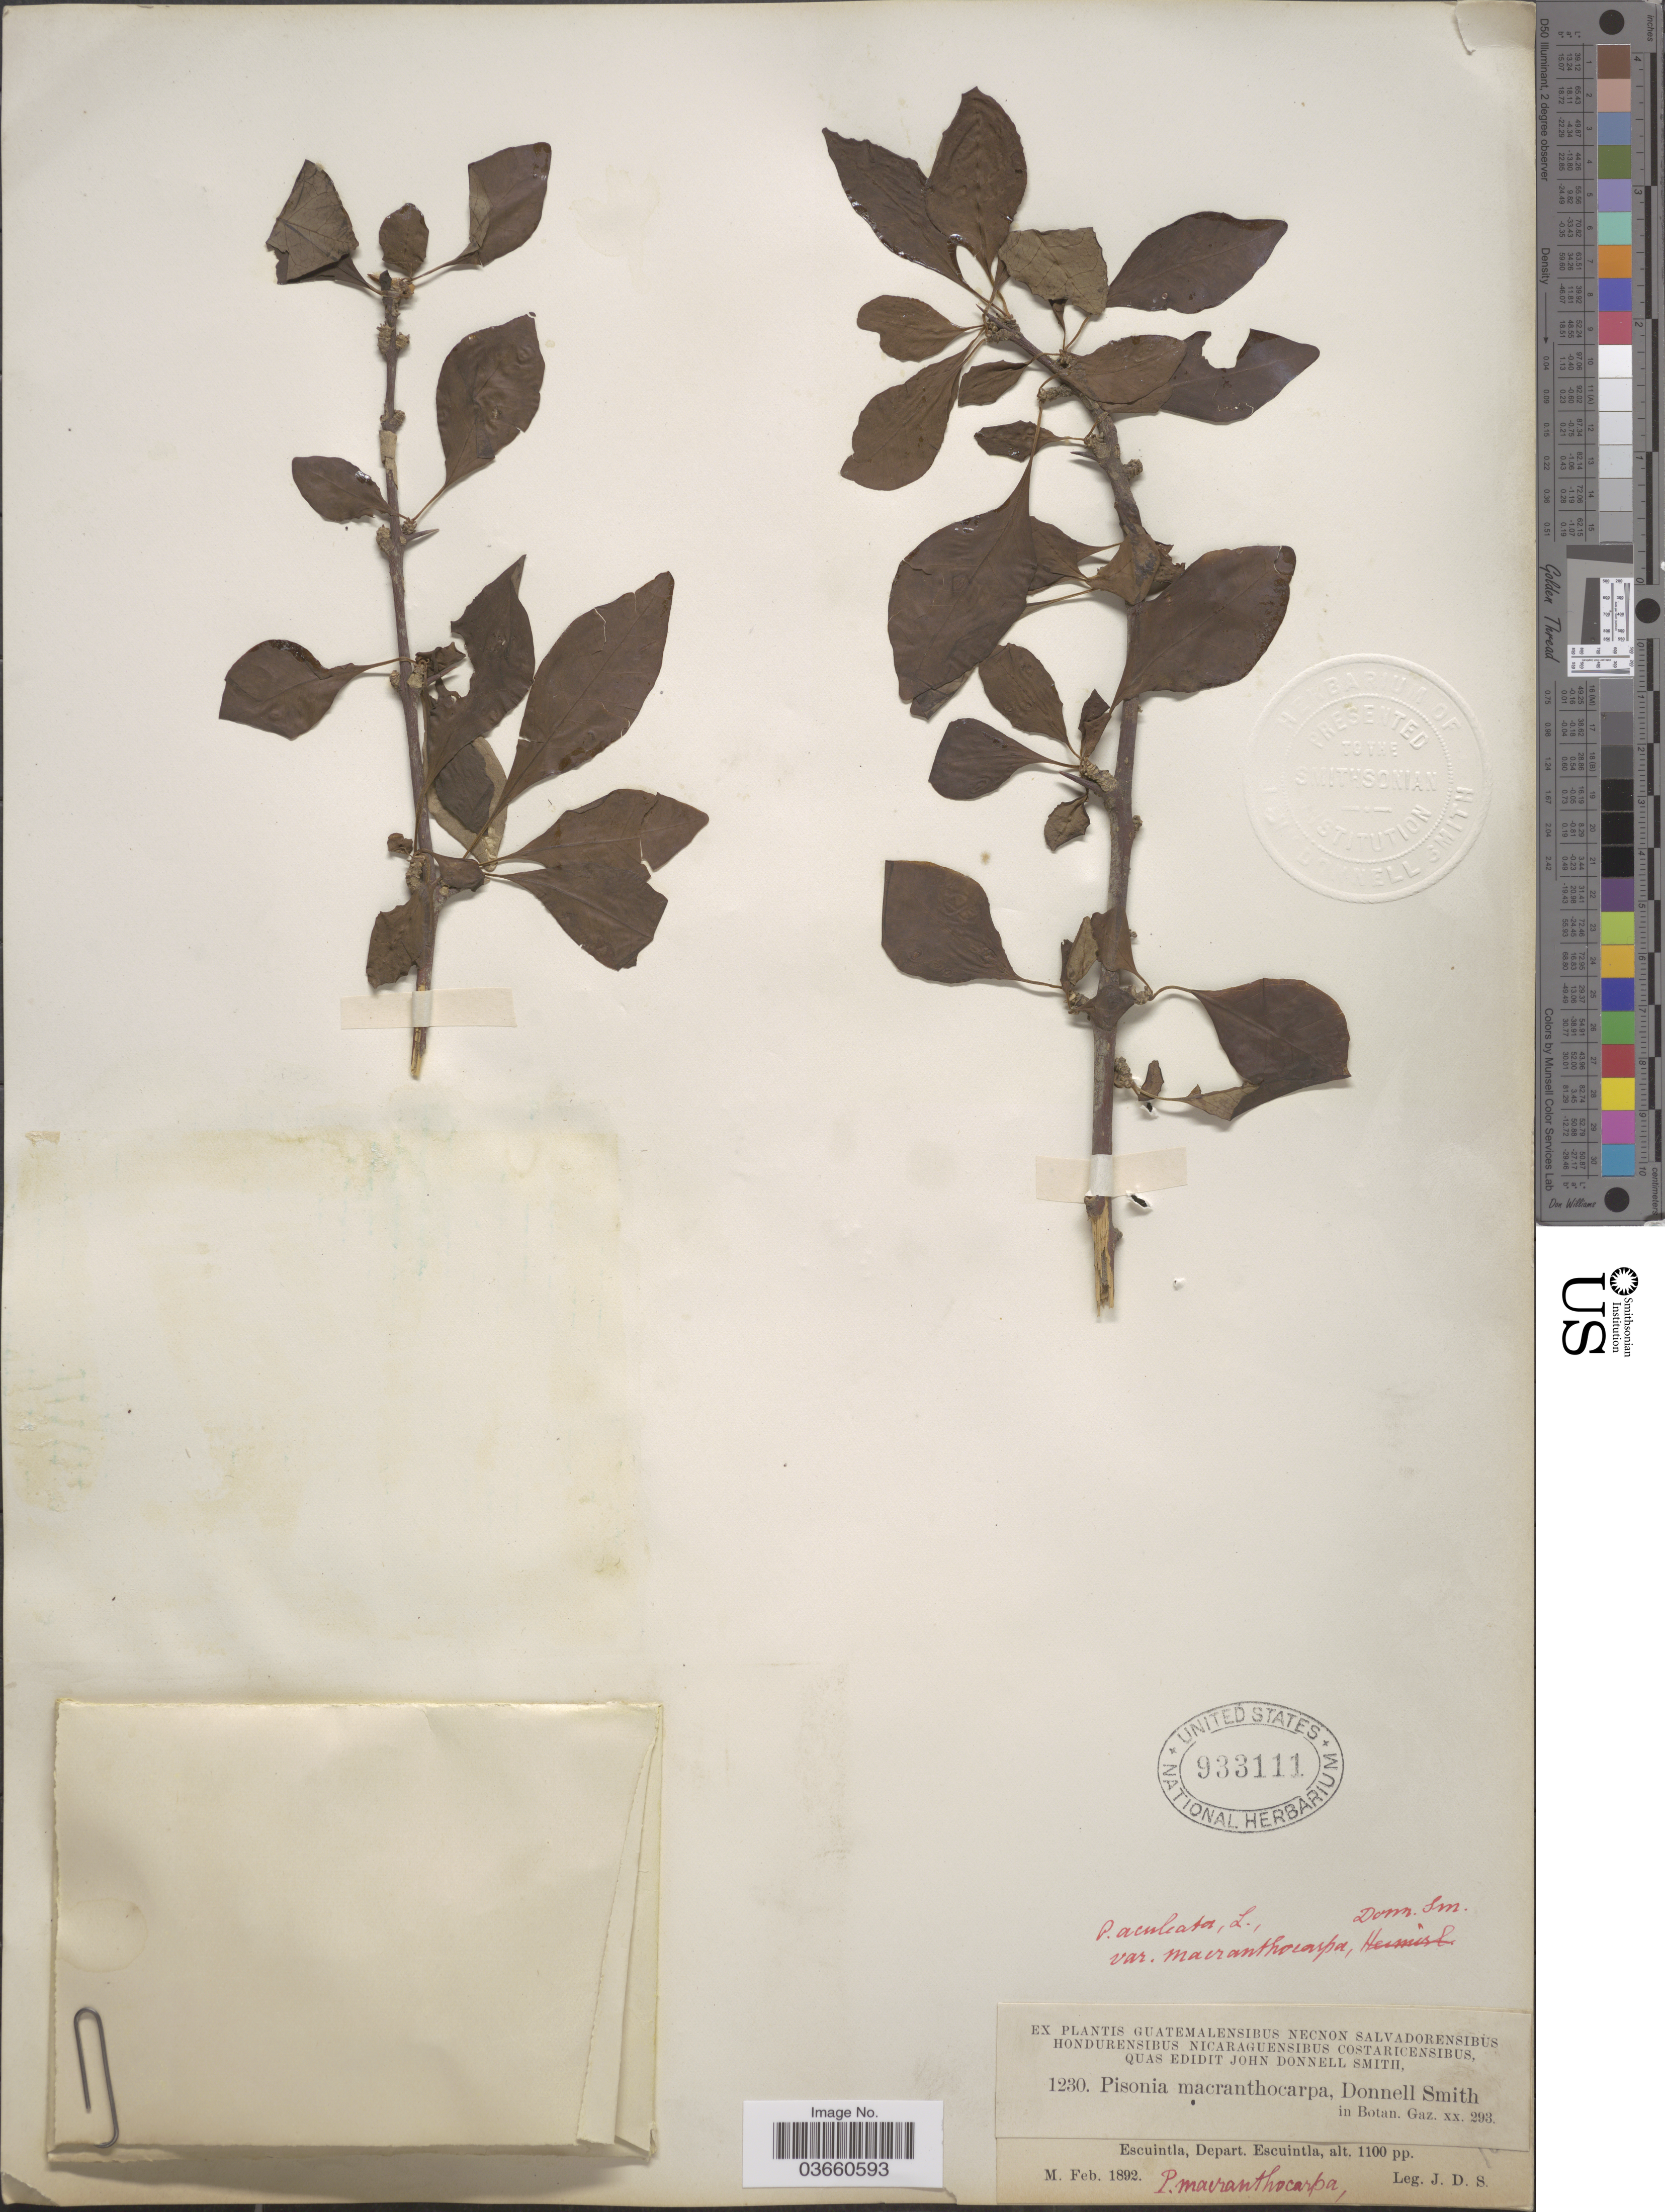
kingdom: Plantae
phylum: Tracheophyta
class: Magnoliopsida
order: Caryophyllales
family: Nyctaginaceae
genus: Pisonia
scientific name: Pisonia macranthocarpa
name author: (Donn. Sm.) Donn. Sm.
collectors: J. Donnell Smith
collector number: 1230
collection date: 1892-02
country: Guatemala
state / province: Escuintla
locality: Depart. Escuintla.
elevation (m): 335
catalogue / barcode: US 933111